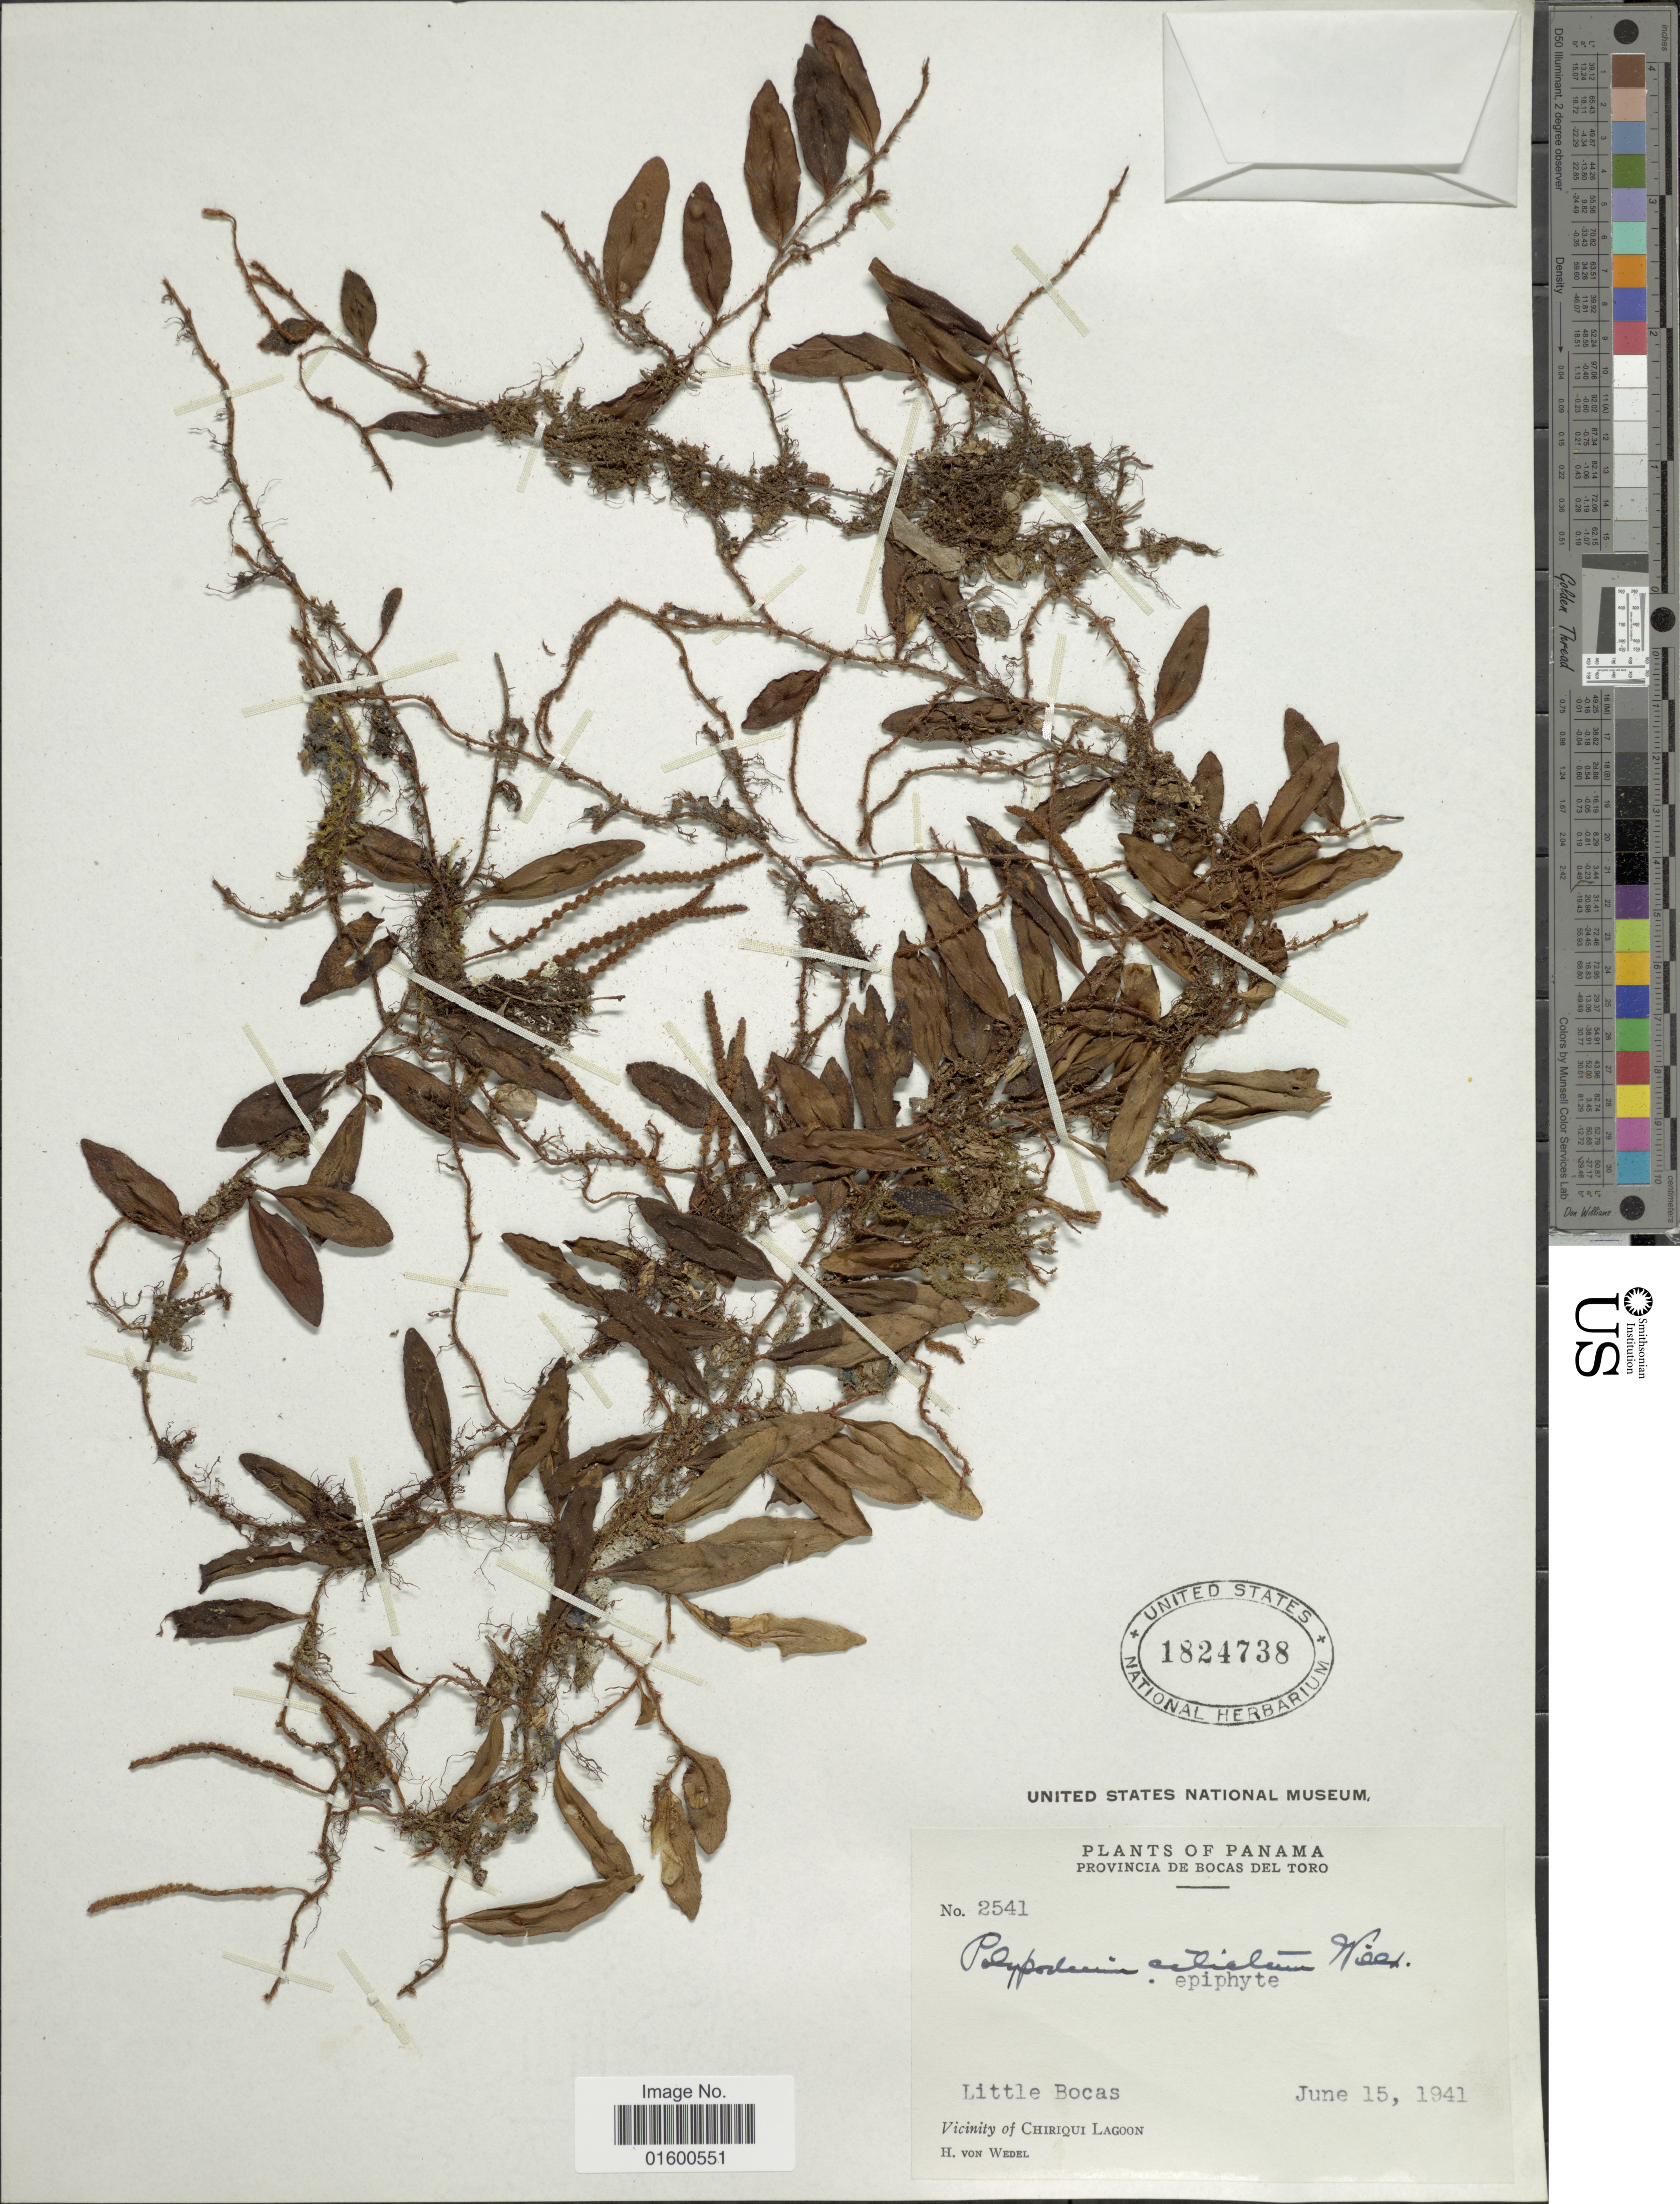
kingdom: Plantae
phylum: Tracheophyta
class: Polypodiopsida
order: Polypodiales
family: Polypodiaceae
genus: Microgramma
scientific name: Microgramma reptans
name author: (Cav.) A.R. Sm.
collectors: H. von Wedel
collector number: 2541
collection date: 1941-06-15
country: Panama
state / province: Bocas del Toro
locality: Provincia de Bocas del Toro, Little Bocas, Vicinity of Chiriqui Lagoon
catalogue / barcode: US 1824738